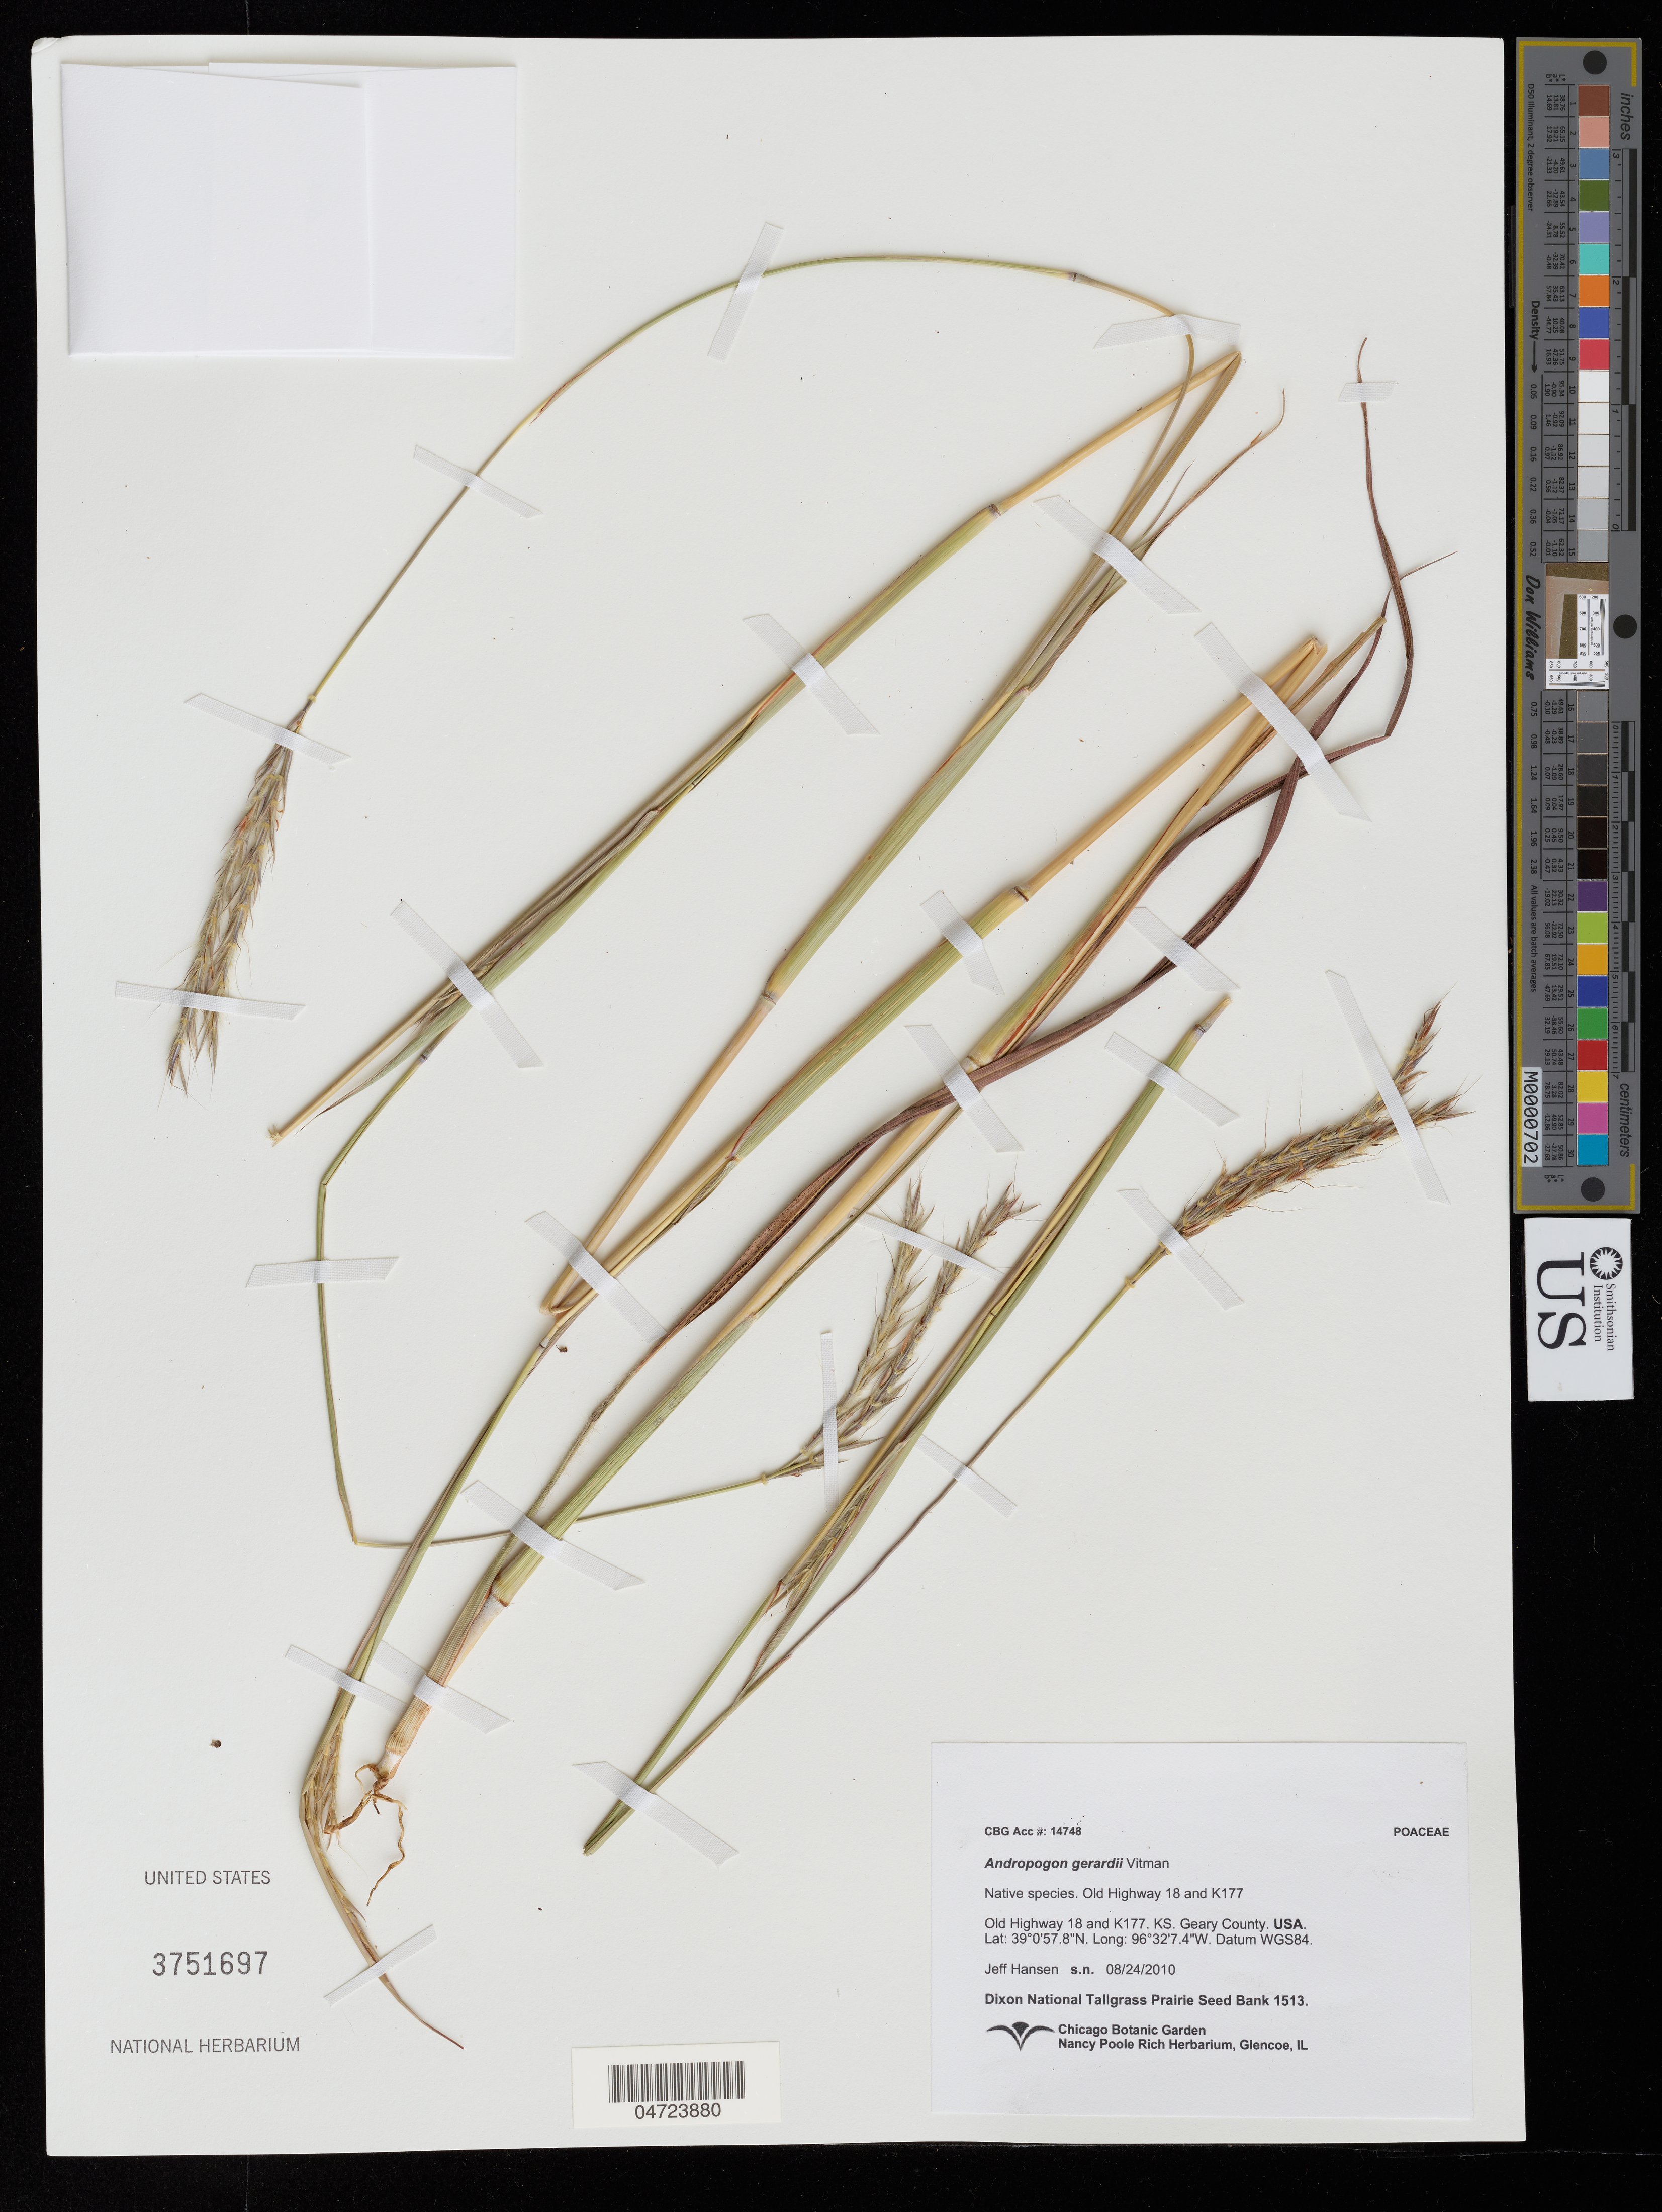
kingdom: Plantae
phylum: Tracheophyta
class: Liliopsida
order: Poales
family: Poaceae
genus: Andropogon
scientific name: Andropogon gerardii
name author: Vitman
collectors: J. Hansen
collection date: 2010-08-24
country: United States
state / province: Kansas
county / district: Geary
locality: Old Highway 18 and K177. KS. Geary County.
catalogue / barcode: US 3751697